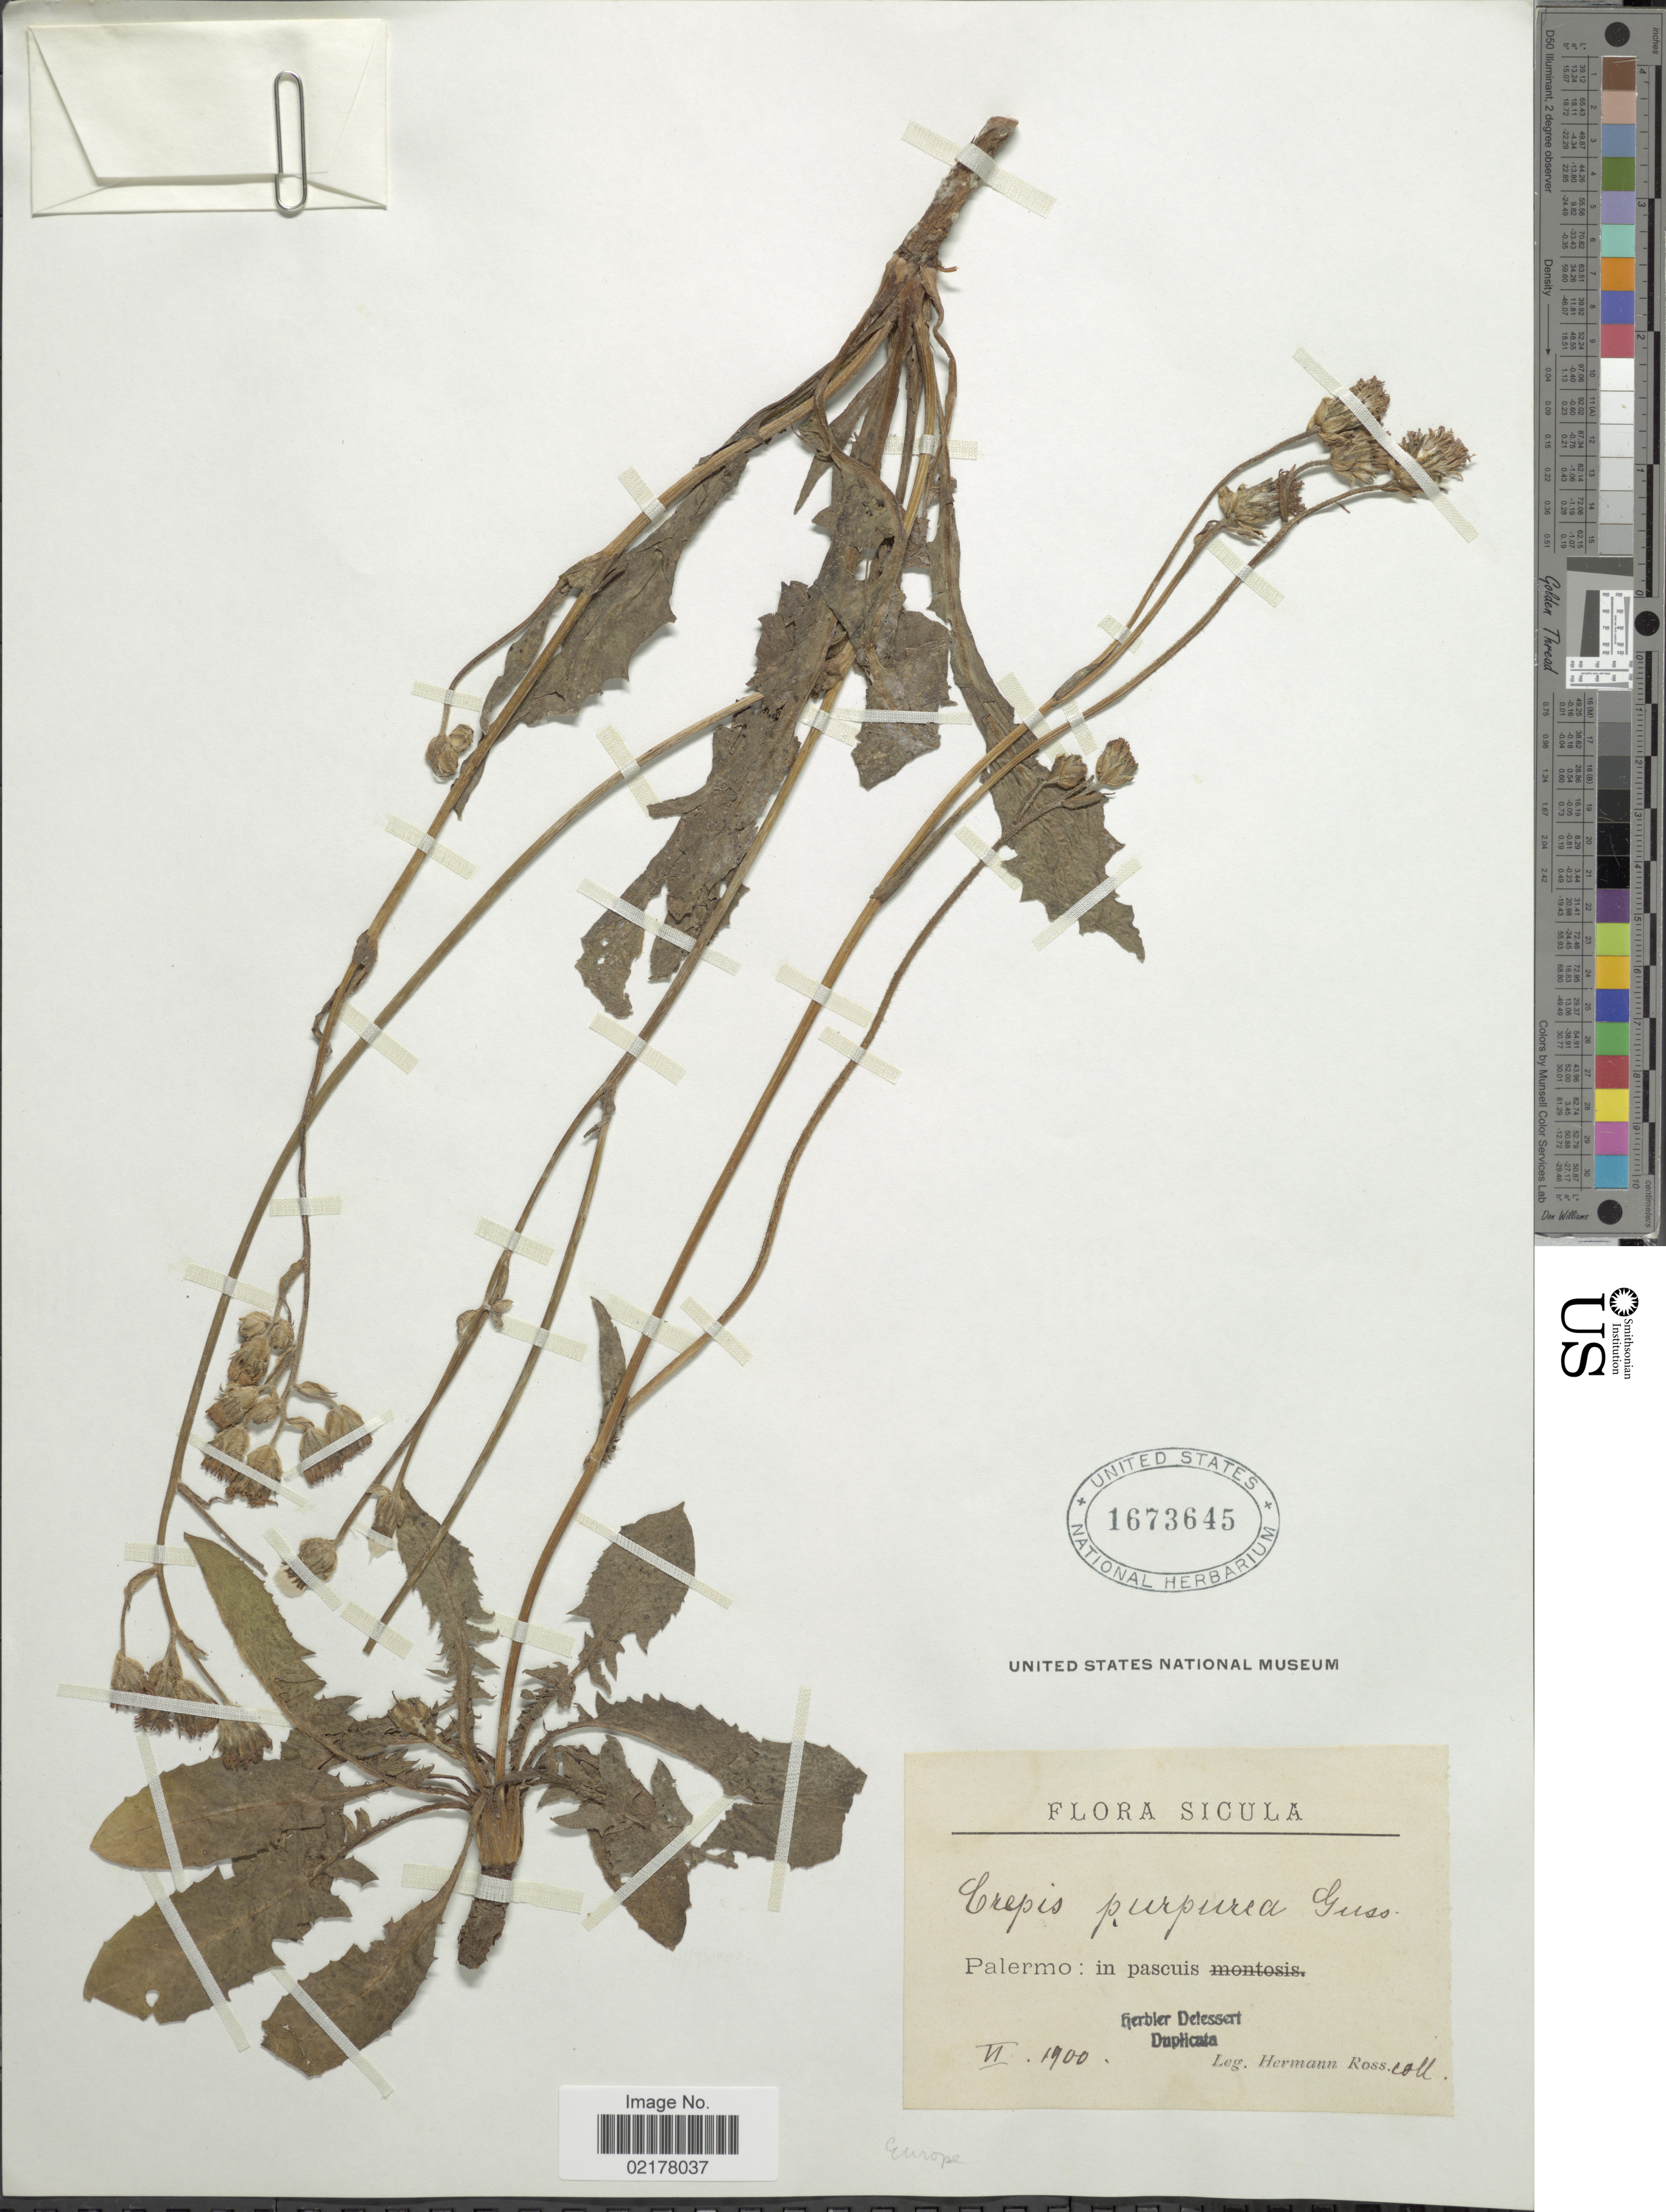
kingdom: Plantae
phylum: Tracheophyta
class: Magnoliopsida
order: Asterales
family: Asteraceae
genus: Crepis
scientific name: Crepis purpurea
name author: (Willd.) M. Bieb.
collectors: H. Ross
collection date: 1900-06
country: Italy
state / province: Siciliana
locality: Sicula. Palermo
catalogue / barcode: US 1673645